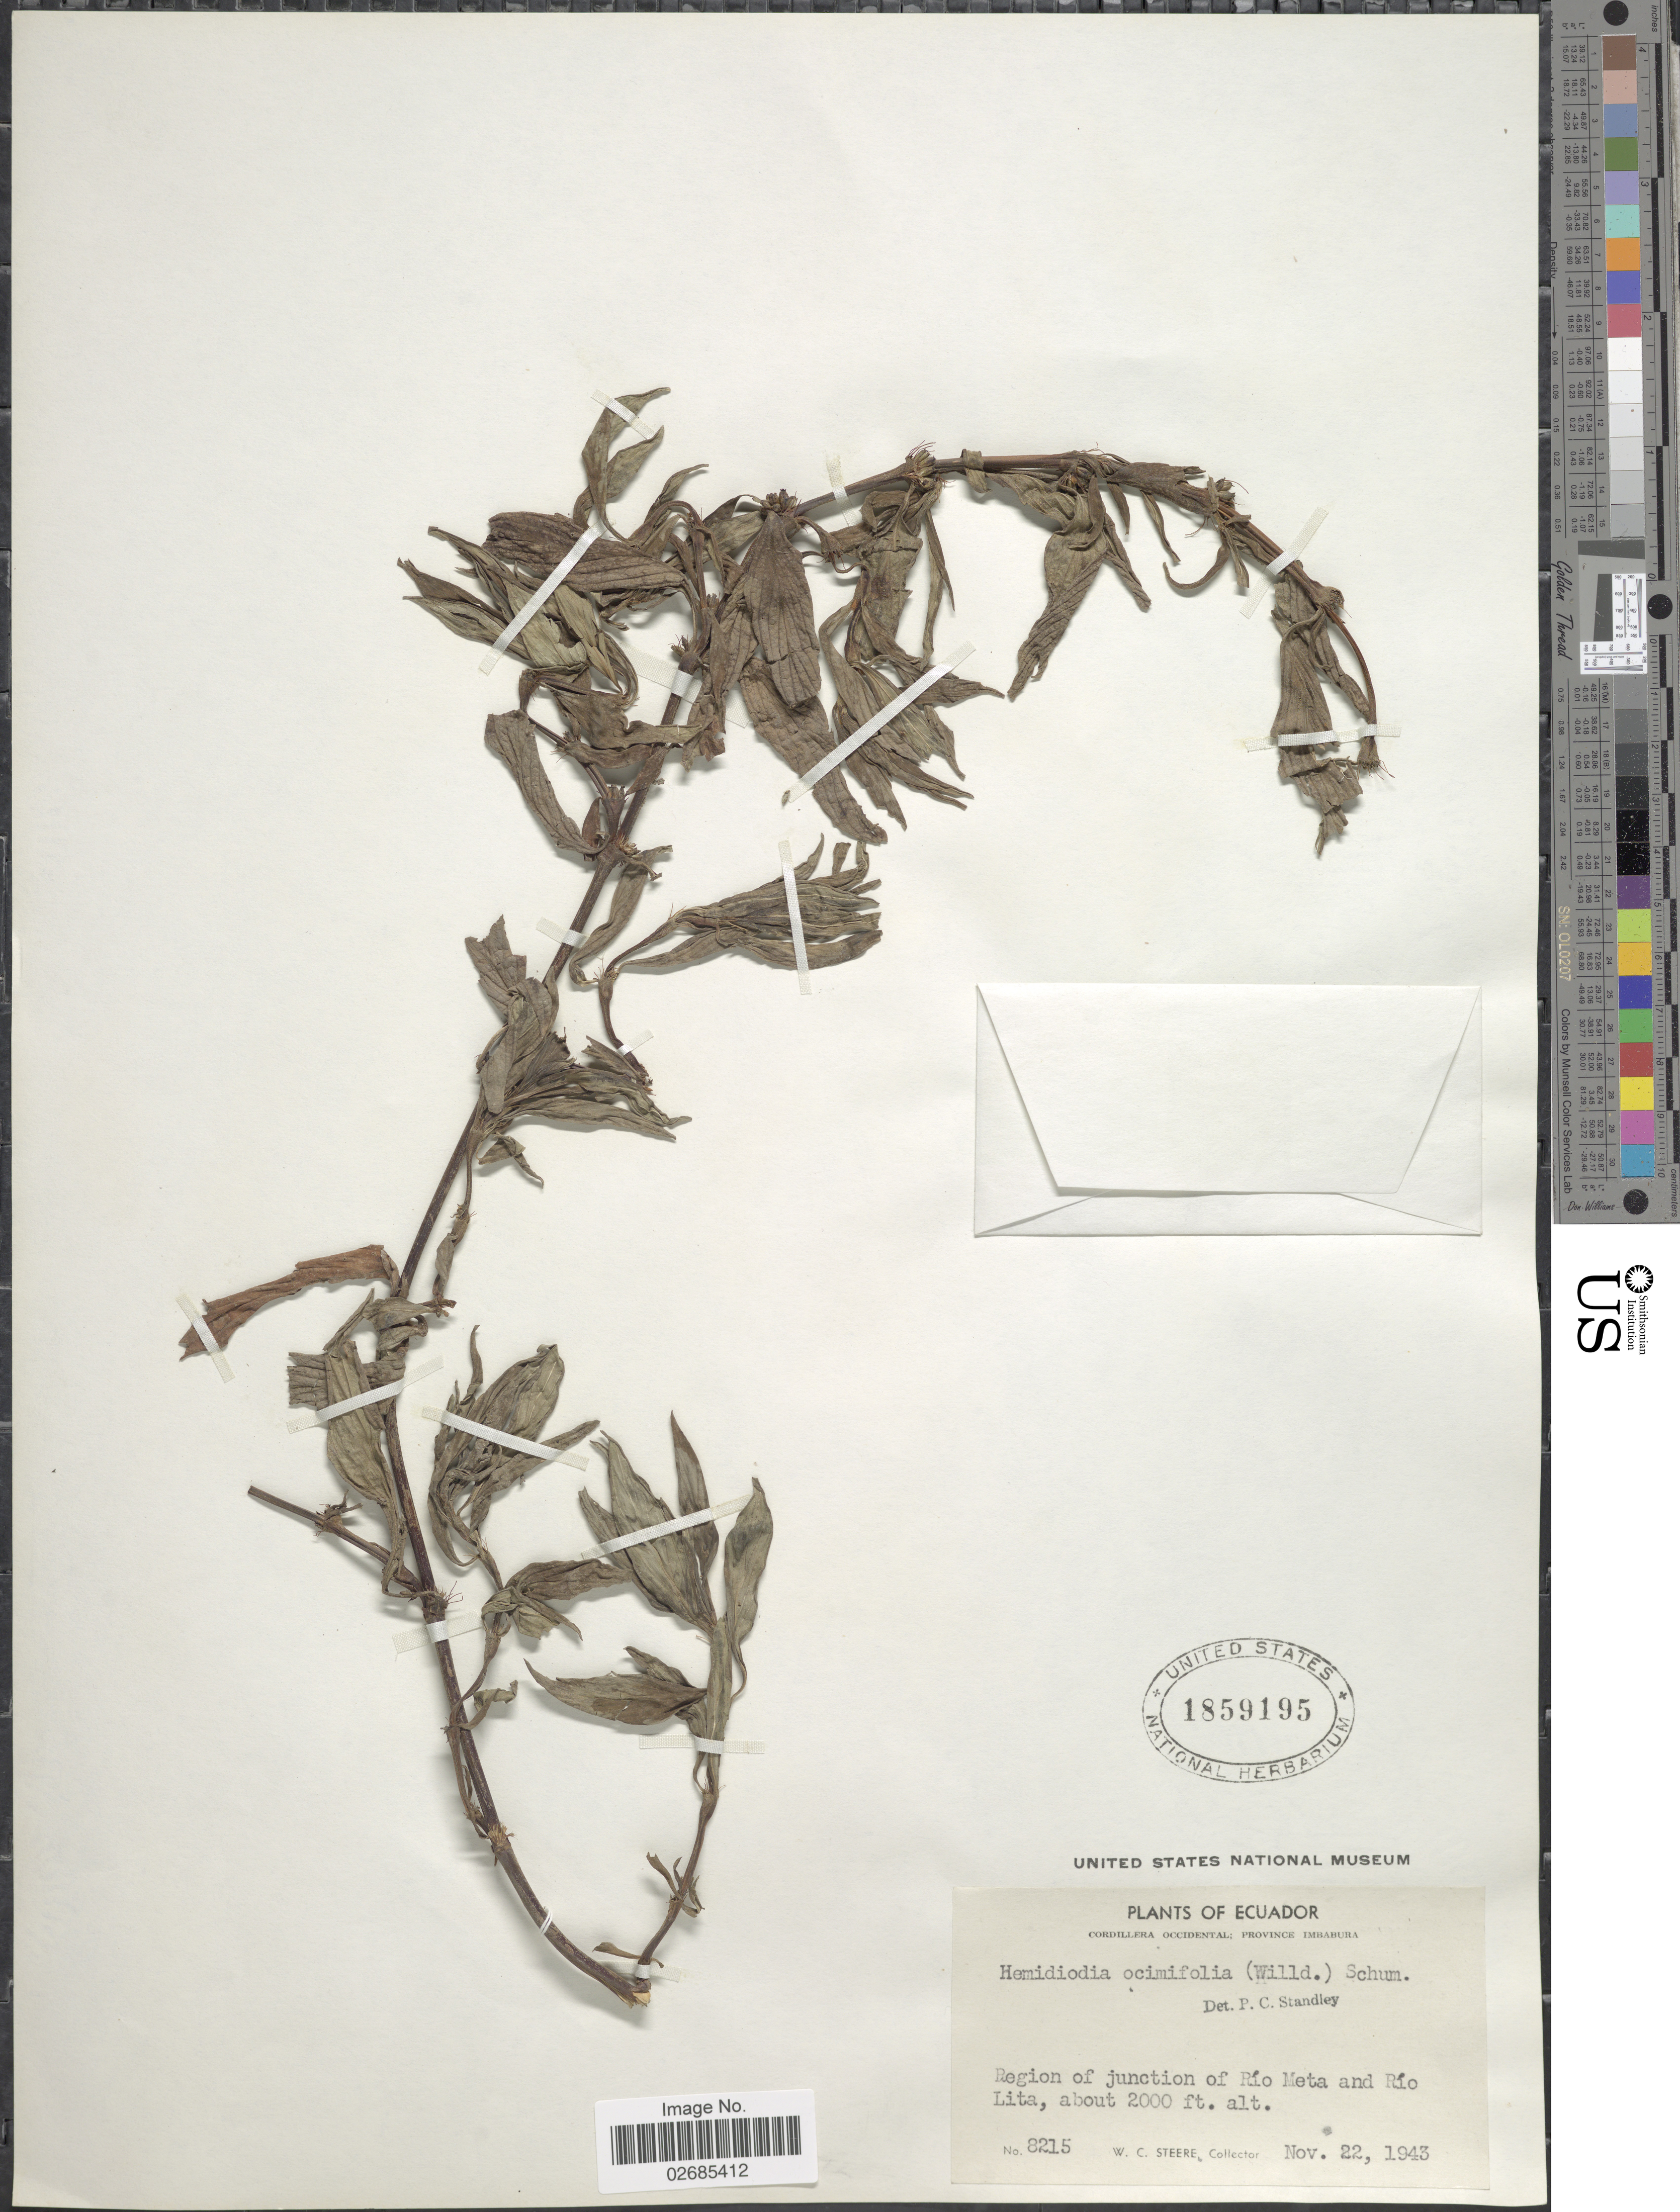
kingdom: Plantae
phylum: Tracheophyta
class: Magnoliopsida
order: Gentianales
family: Rubiaceae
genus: Borreria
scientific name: Borreria ocymifolia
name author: (Roem. & Schult.) Bacigalupo & E.L. Cabral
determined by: Kirkbride, J. H.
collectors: W. C. Steere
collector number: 8215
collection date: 1943-11-22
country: Ecuador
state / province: Imbabura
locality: Cordillera Occidental. Region of junction of Rio Meta and Rio Lita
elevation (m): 610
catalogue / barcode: US 1859195